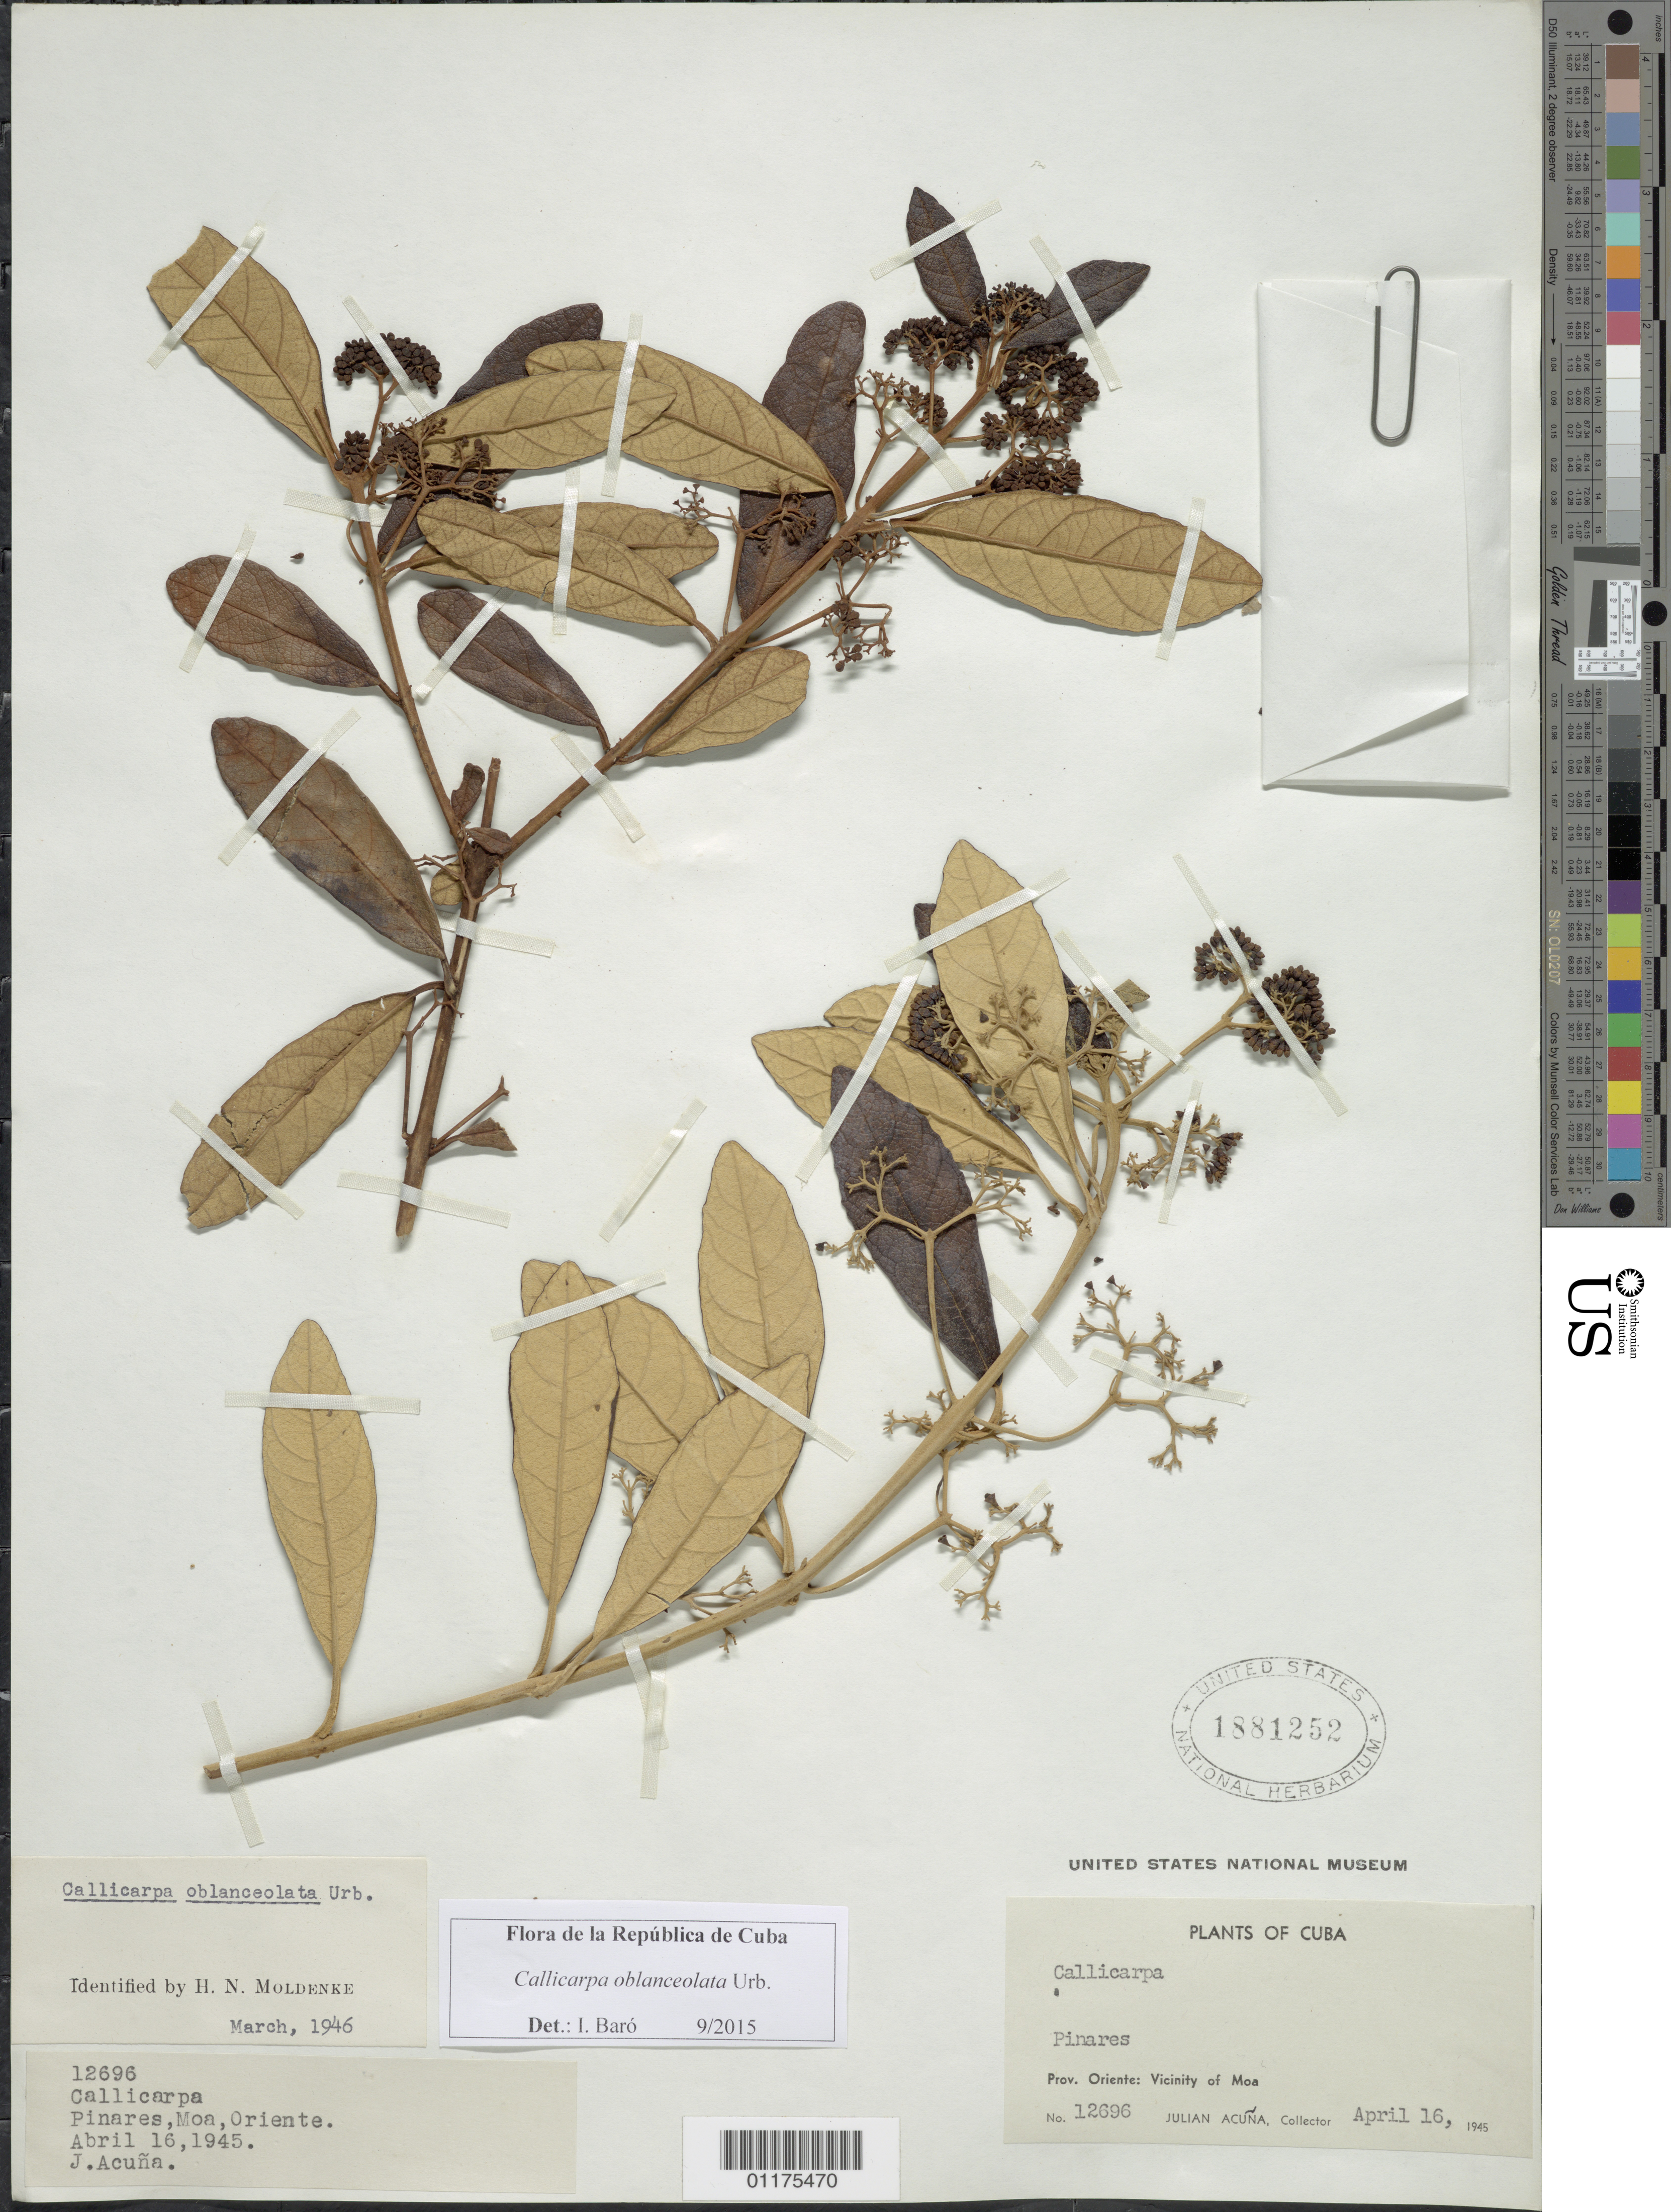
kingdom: Plantae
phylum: Tracheophyta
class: Magnoliopsida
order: Lamiales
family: Lamiaceae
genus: Callicarpa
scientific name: Callicarpa oblanceolata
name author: Urb.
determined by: Baró Oliedo, I.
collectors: J. Acuña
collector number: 12696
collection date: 1945-04-16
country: Cuba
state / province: Holguín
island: Cuba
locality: Oriente [Holguin]. Vicinity of Moa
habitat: Pinares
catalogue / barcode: US 1881252